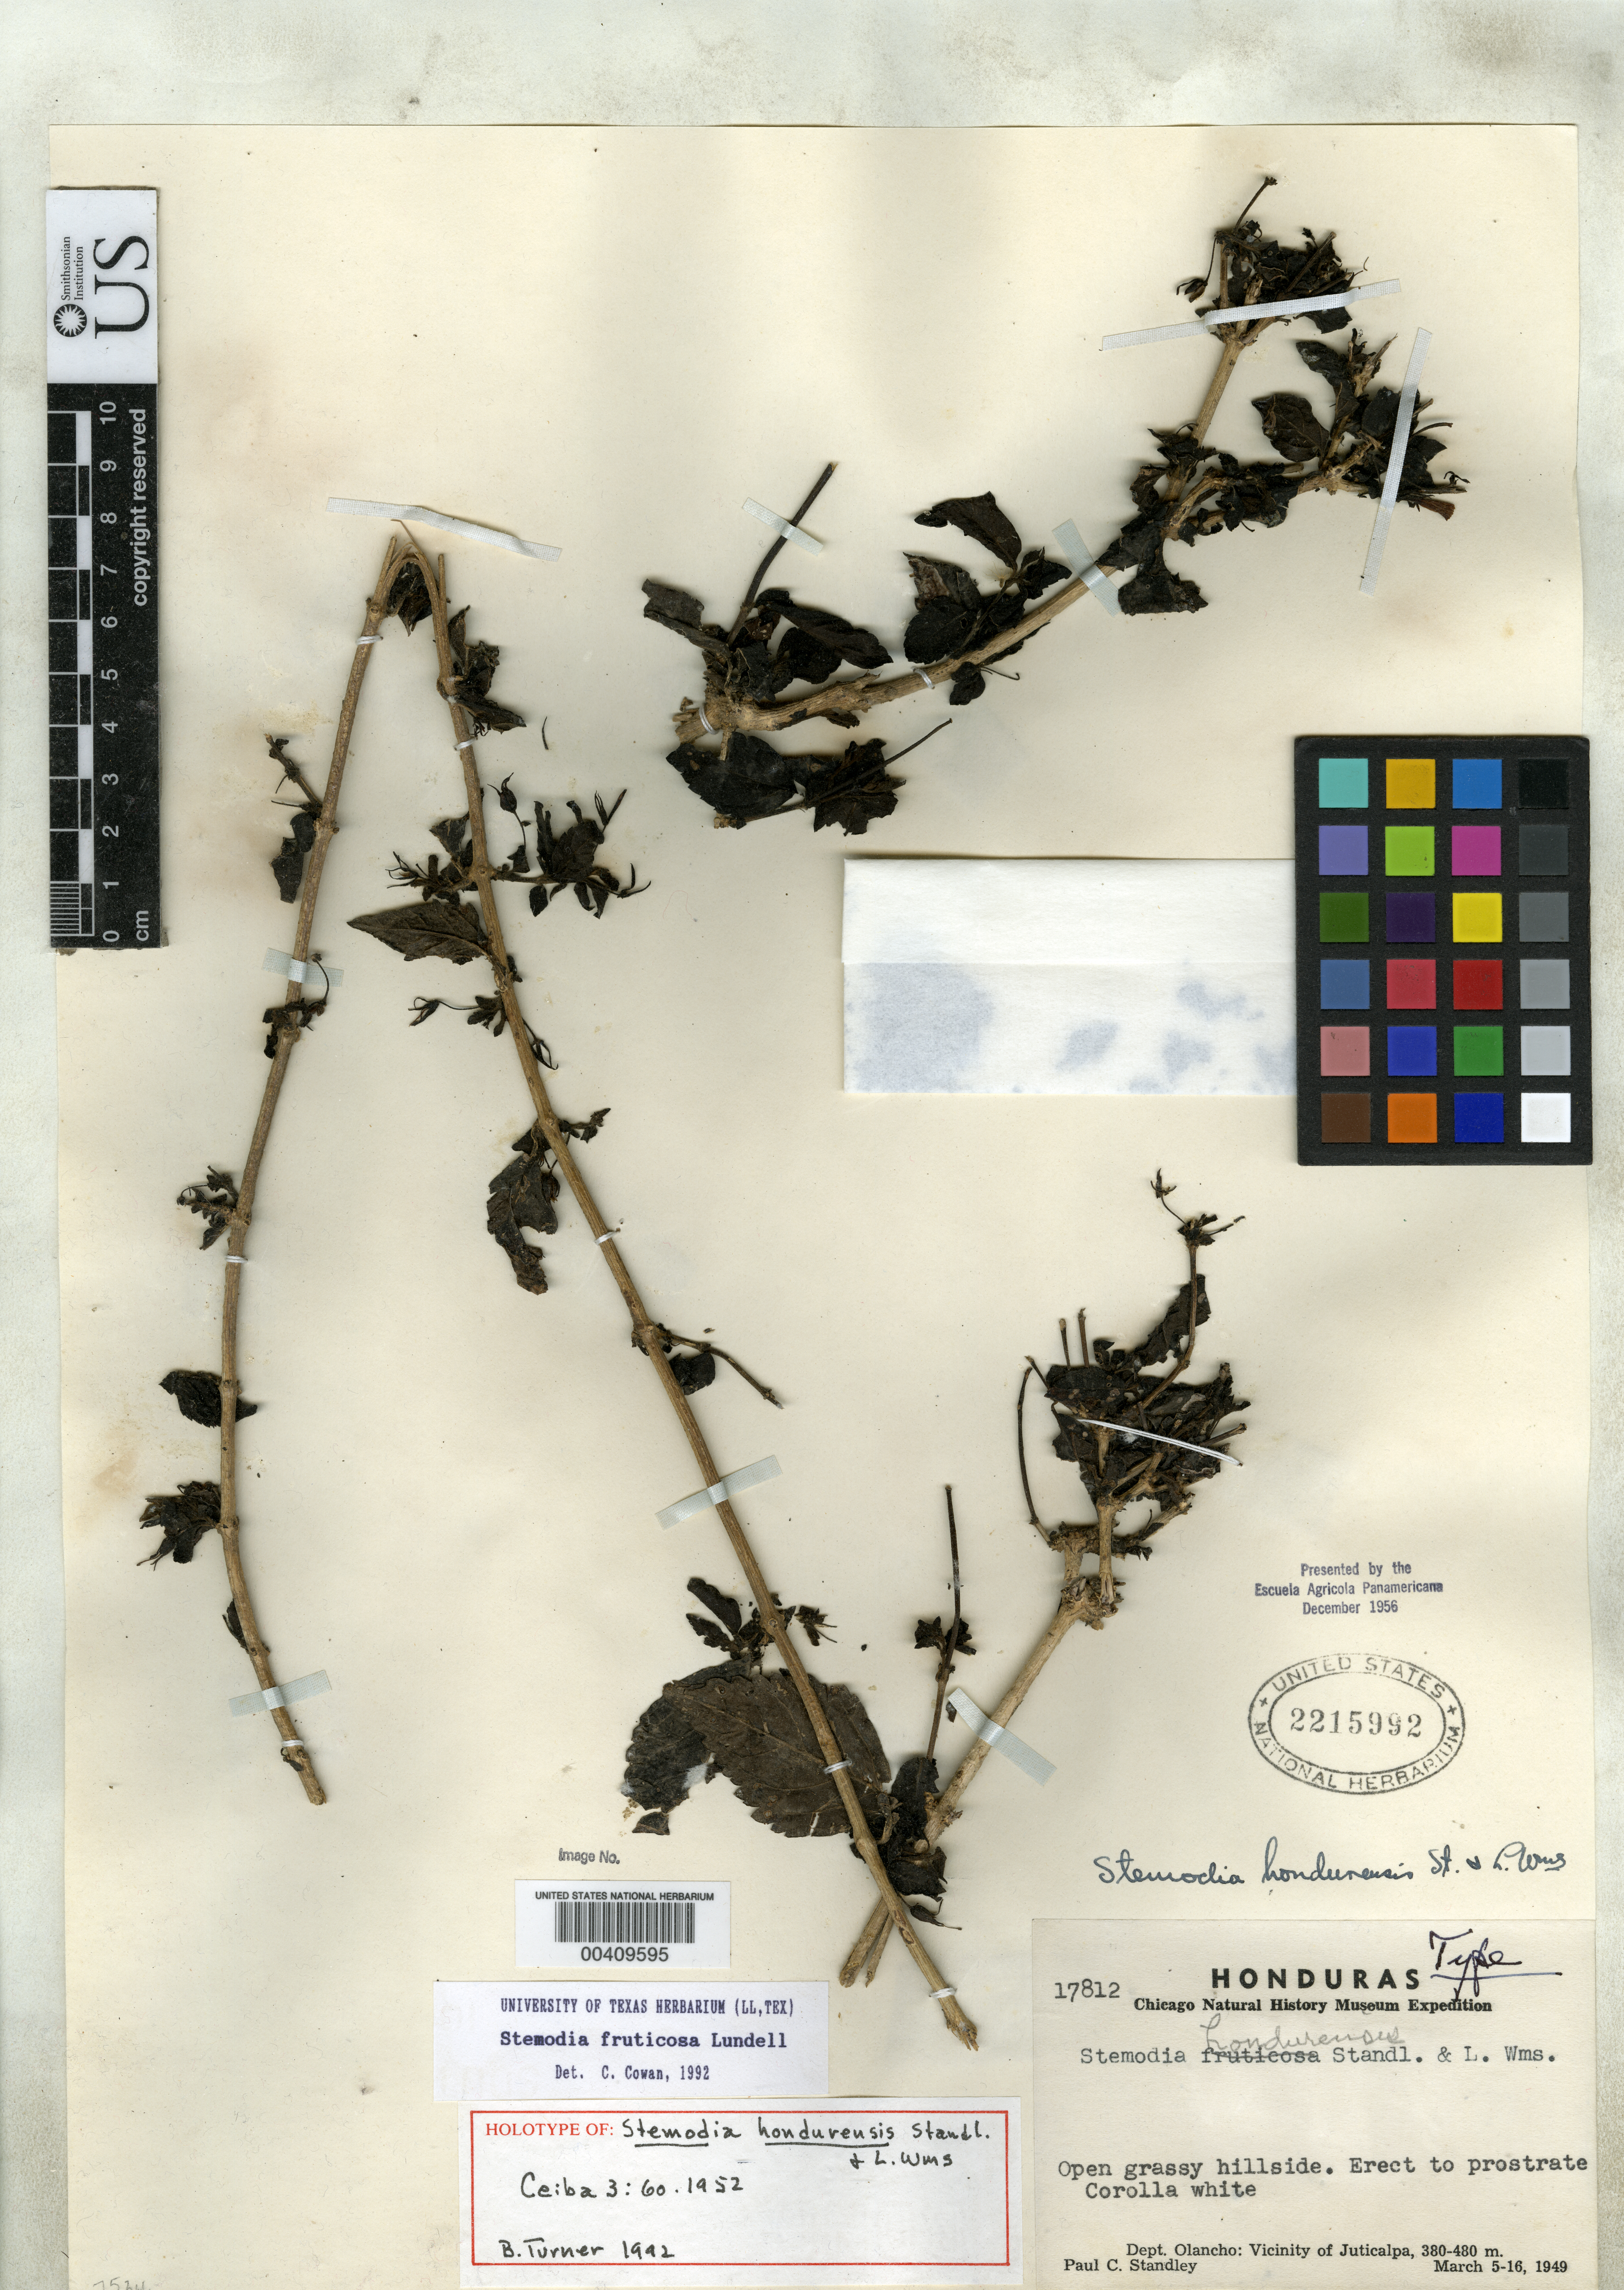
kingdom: Plantae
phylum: Tracheophyta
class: Magnoliopsida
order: Lamiales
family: Plantaginaceae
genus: Stemodia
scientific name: Stemodia hondurensis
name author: Standl. & L.O. Williams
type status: Holotype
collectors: P. C. Standley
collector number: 17812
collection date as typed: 05 Mar 1949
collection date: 1949-03-05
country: Honduras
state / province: Olancho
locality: Vicinity of Juticalpa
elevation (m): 380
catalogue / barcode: US 2215992